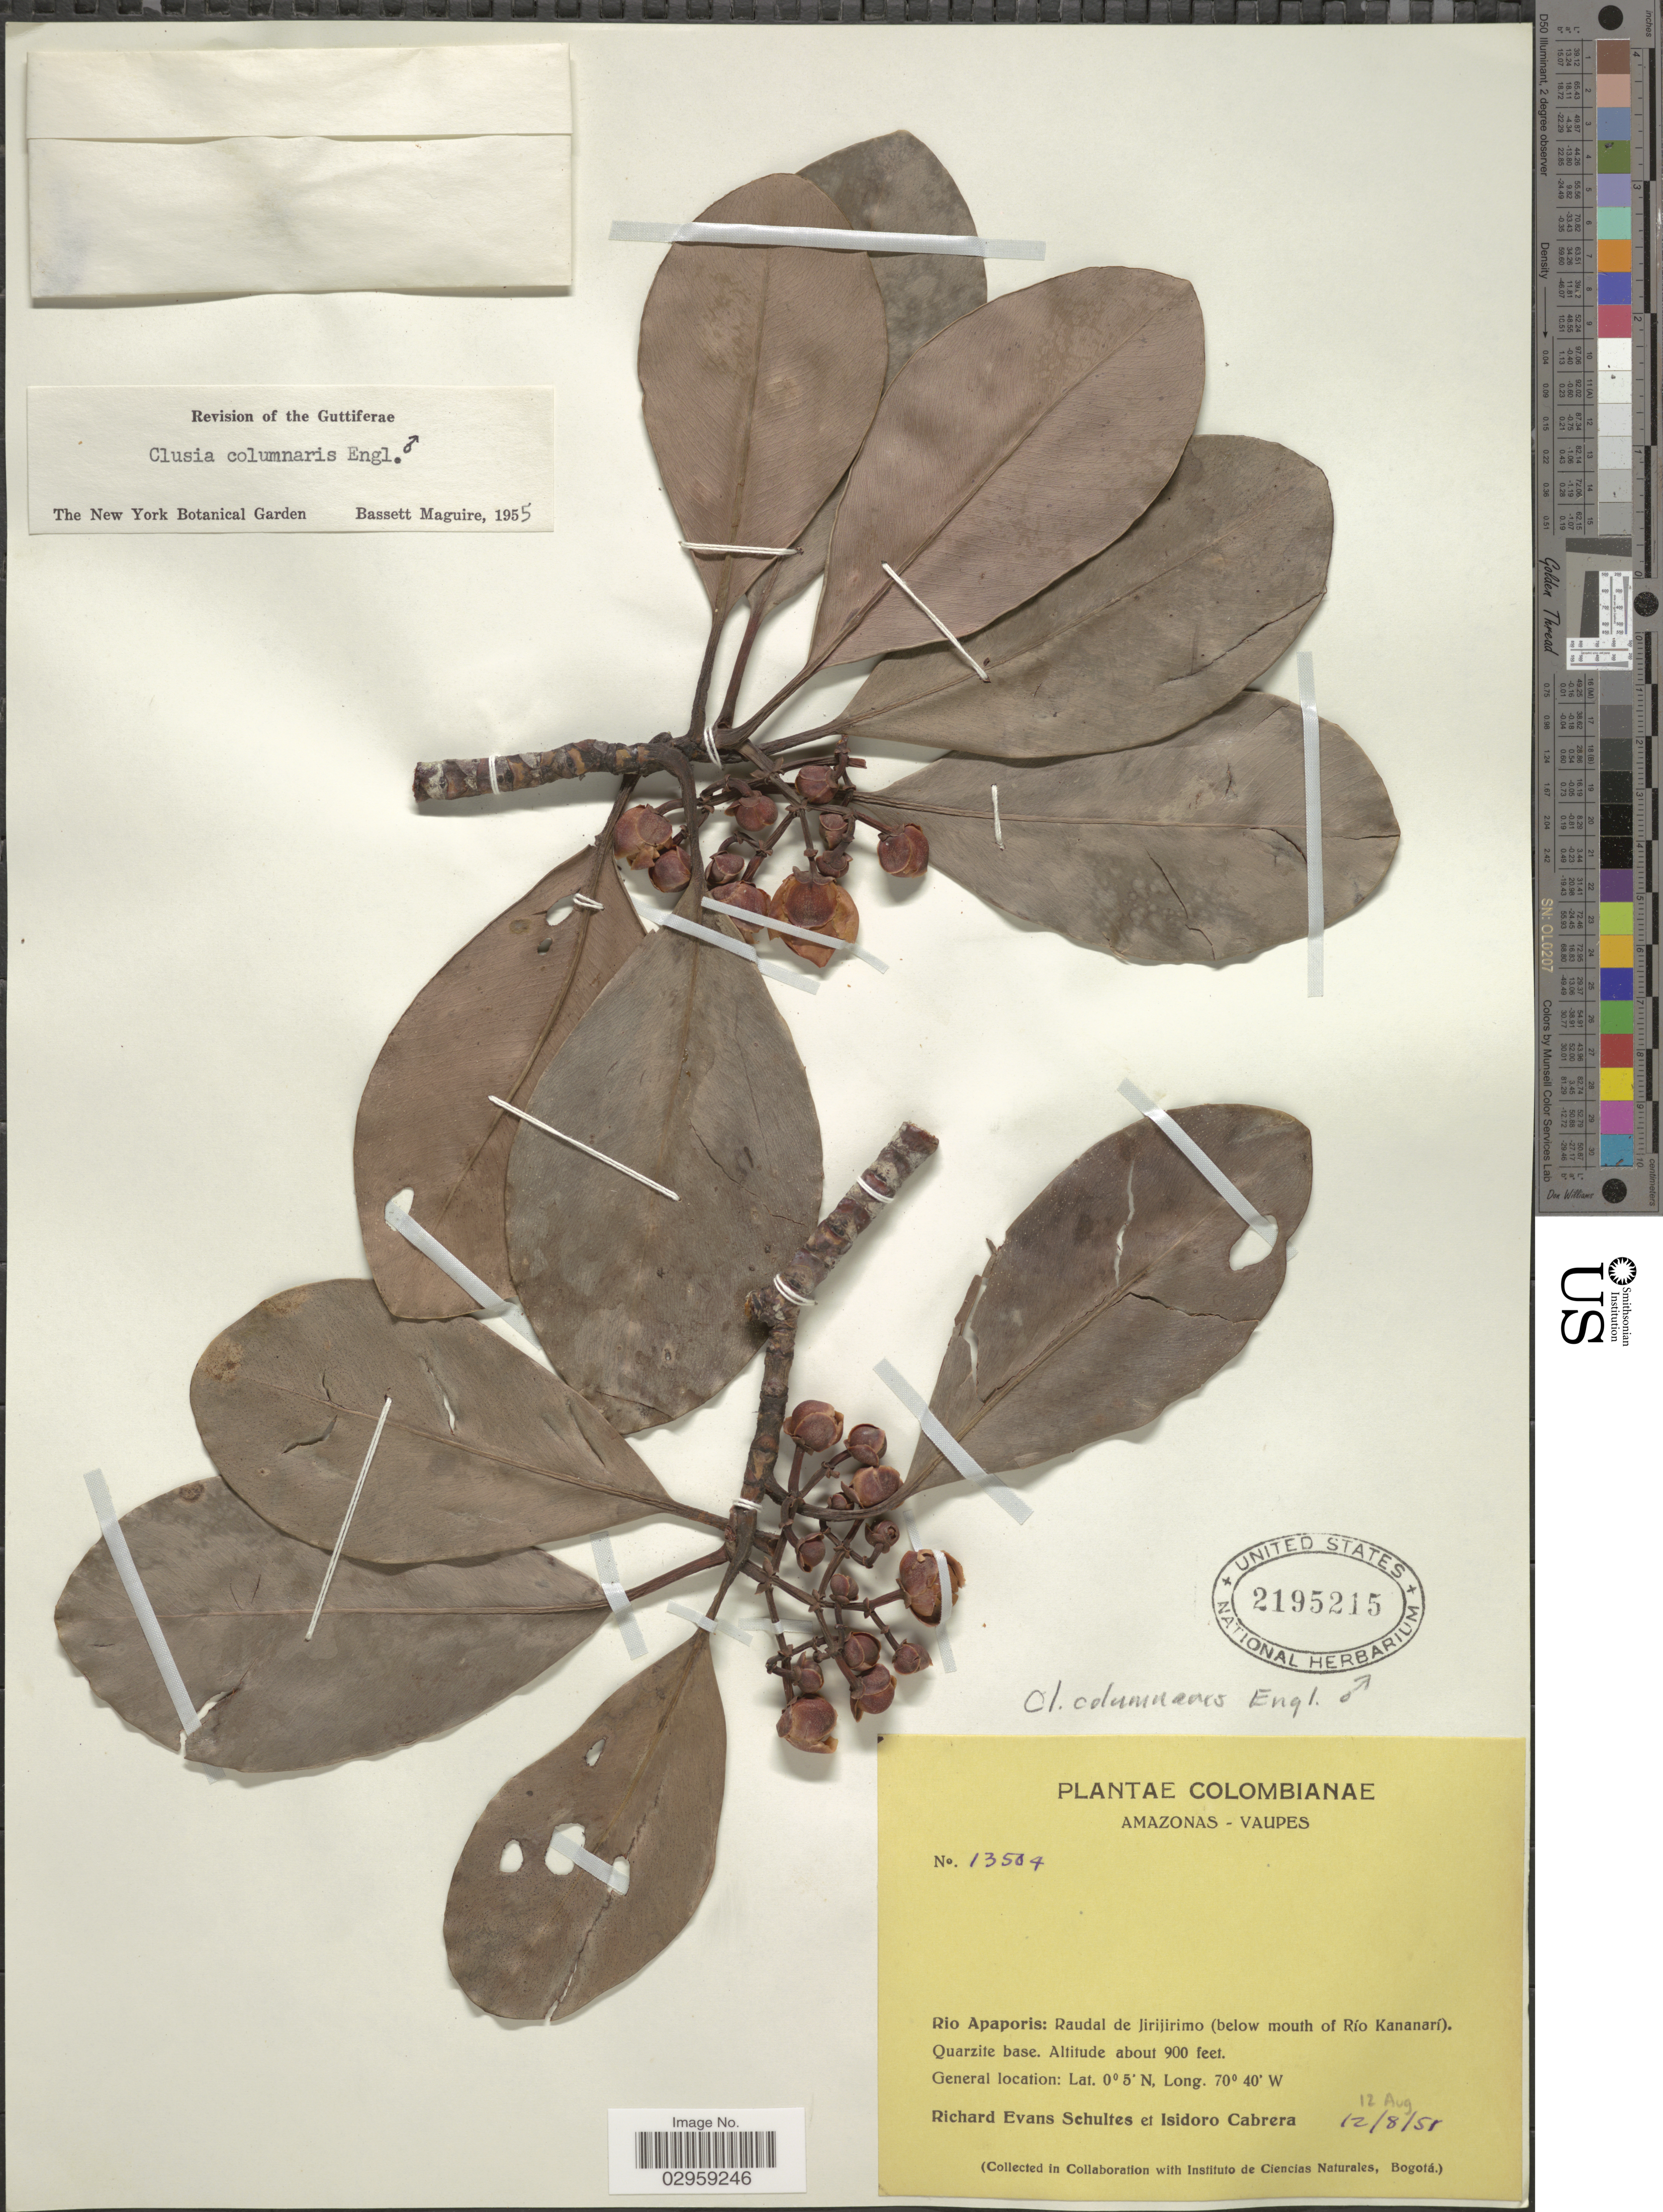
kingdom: Plantae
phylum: Tracheophyta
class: Magnoliopsida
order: Malpighiales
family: Clusiaceae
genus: Clusia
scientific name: Clusia columnaris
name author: Engl.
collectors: R. E. Schultes & I. Cabrera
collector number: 13504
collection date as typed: Transcribed d/m/y: 12/8/51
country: Colombia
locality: Amazonas-Vaupés. Río Apaporis: Raudal de Jirijirimo (below mouth of Río Kananarí).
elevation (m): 274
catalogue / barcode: US 2195215